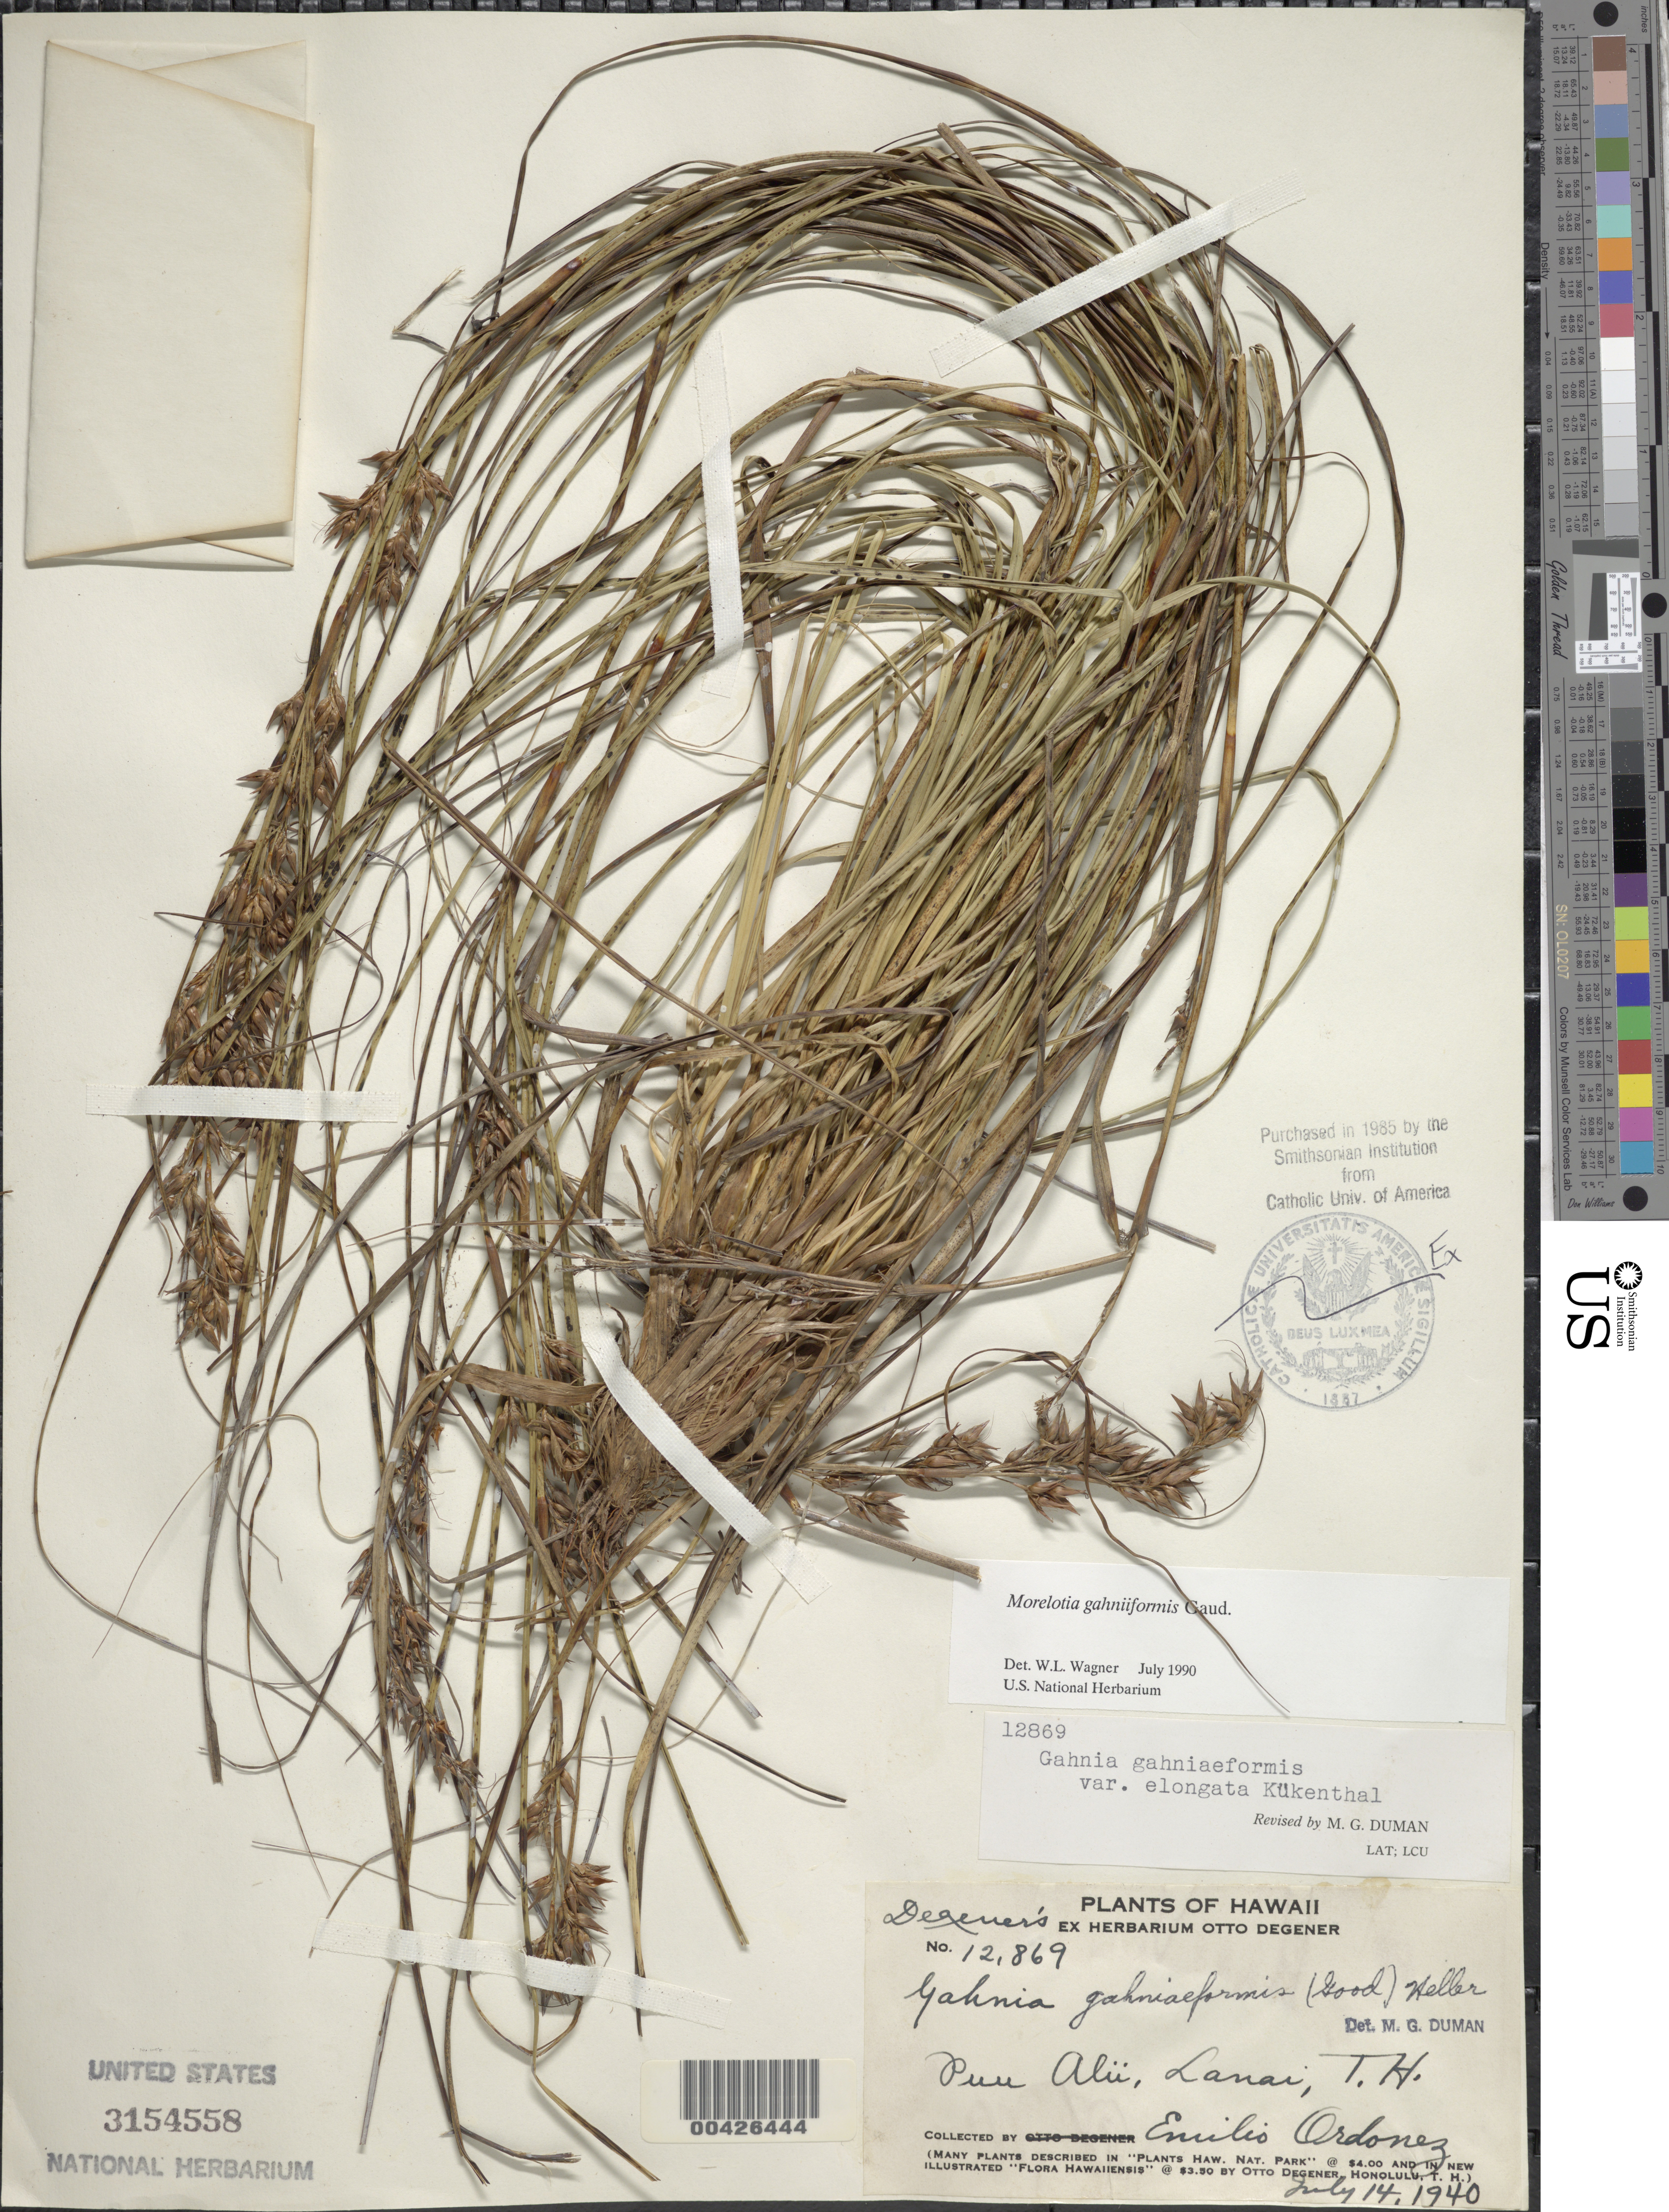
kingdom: Plantae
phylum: Tracheophyta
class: Liliopsida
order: Poales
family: Cyperaceae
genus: Morelotia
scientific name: Morelotia gahniiformis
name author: Gaudich.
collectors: E. Ordonez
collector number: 12869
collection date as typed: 14 Jul 1940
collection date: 1940-07-14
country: United States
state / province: Hawaii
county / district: Maui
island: Lana'i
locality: Puu Alii, Lanai, T.H.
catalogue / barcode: US 3154558